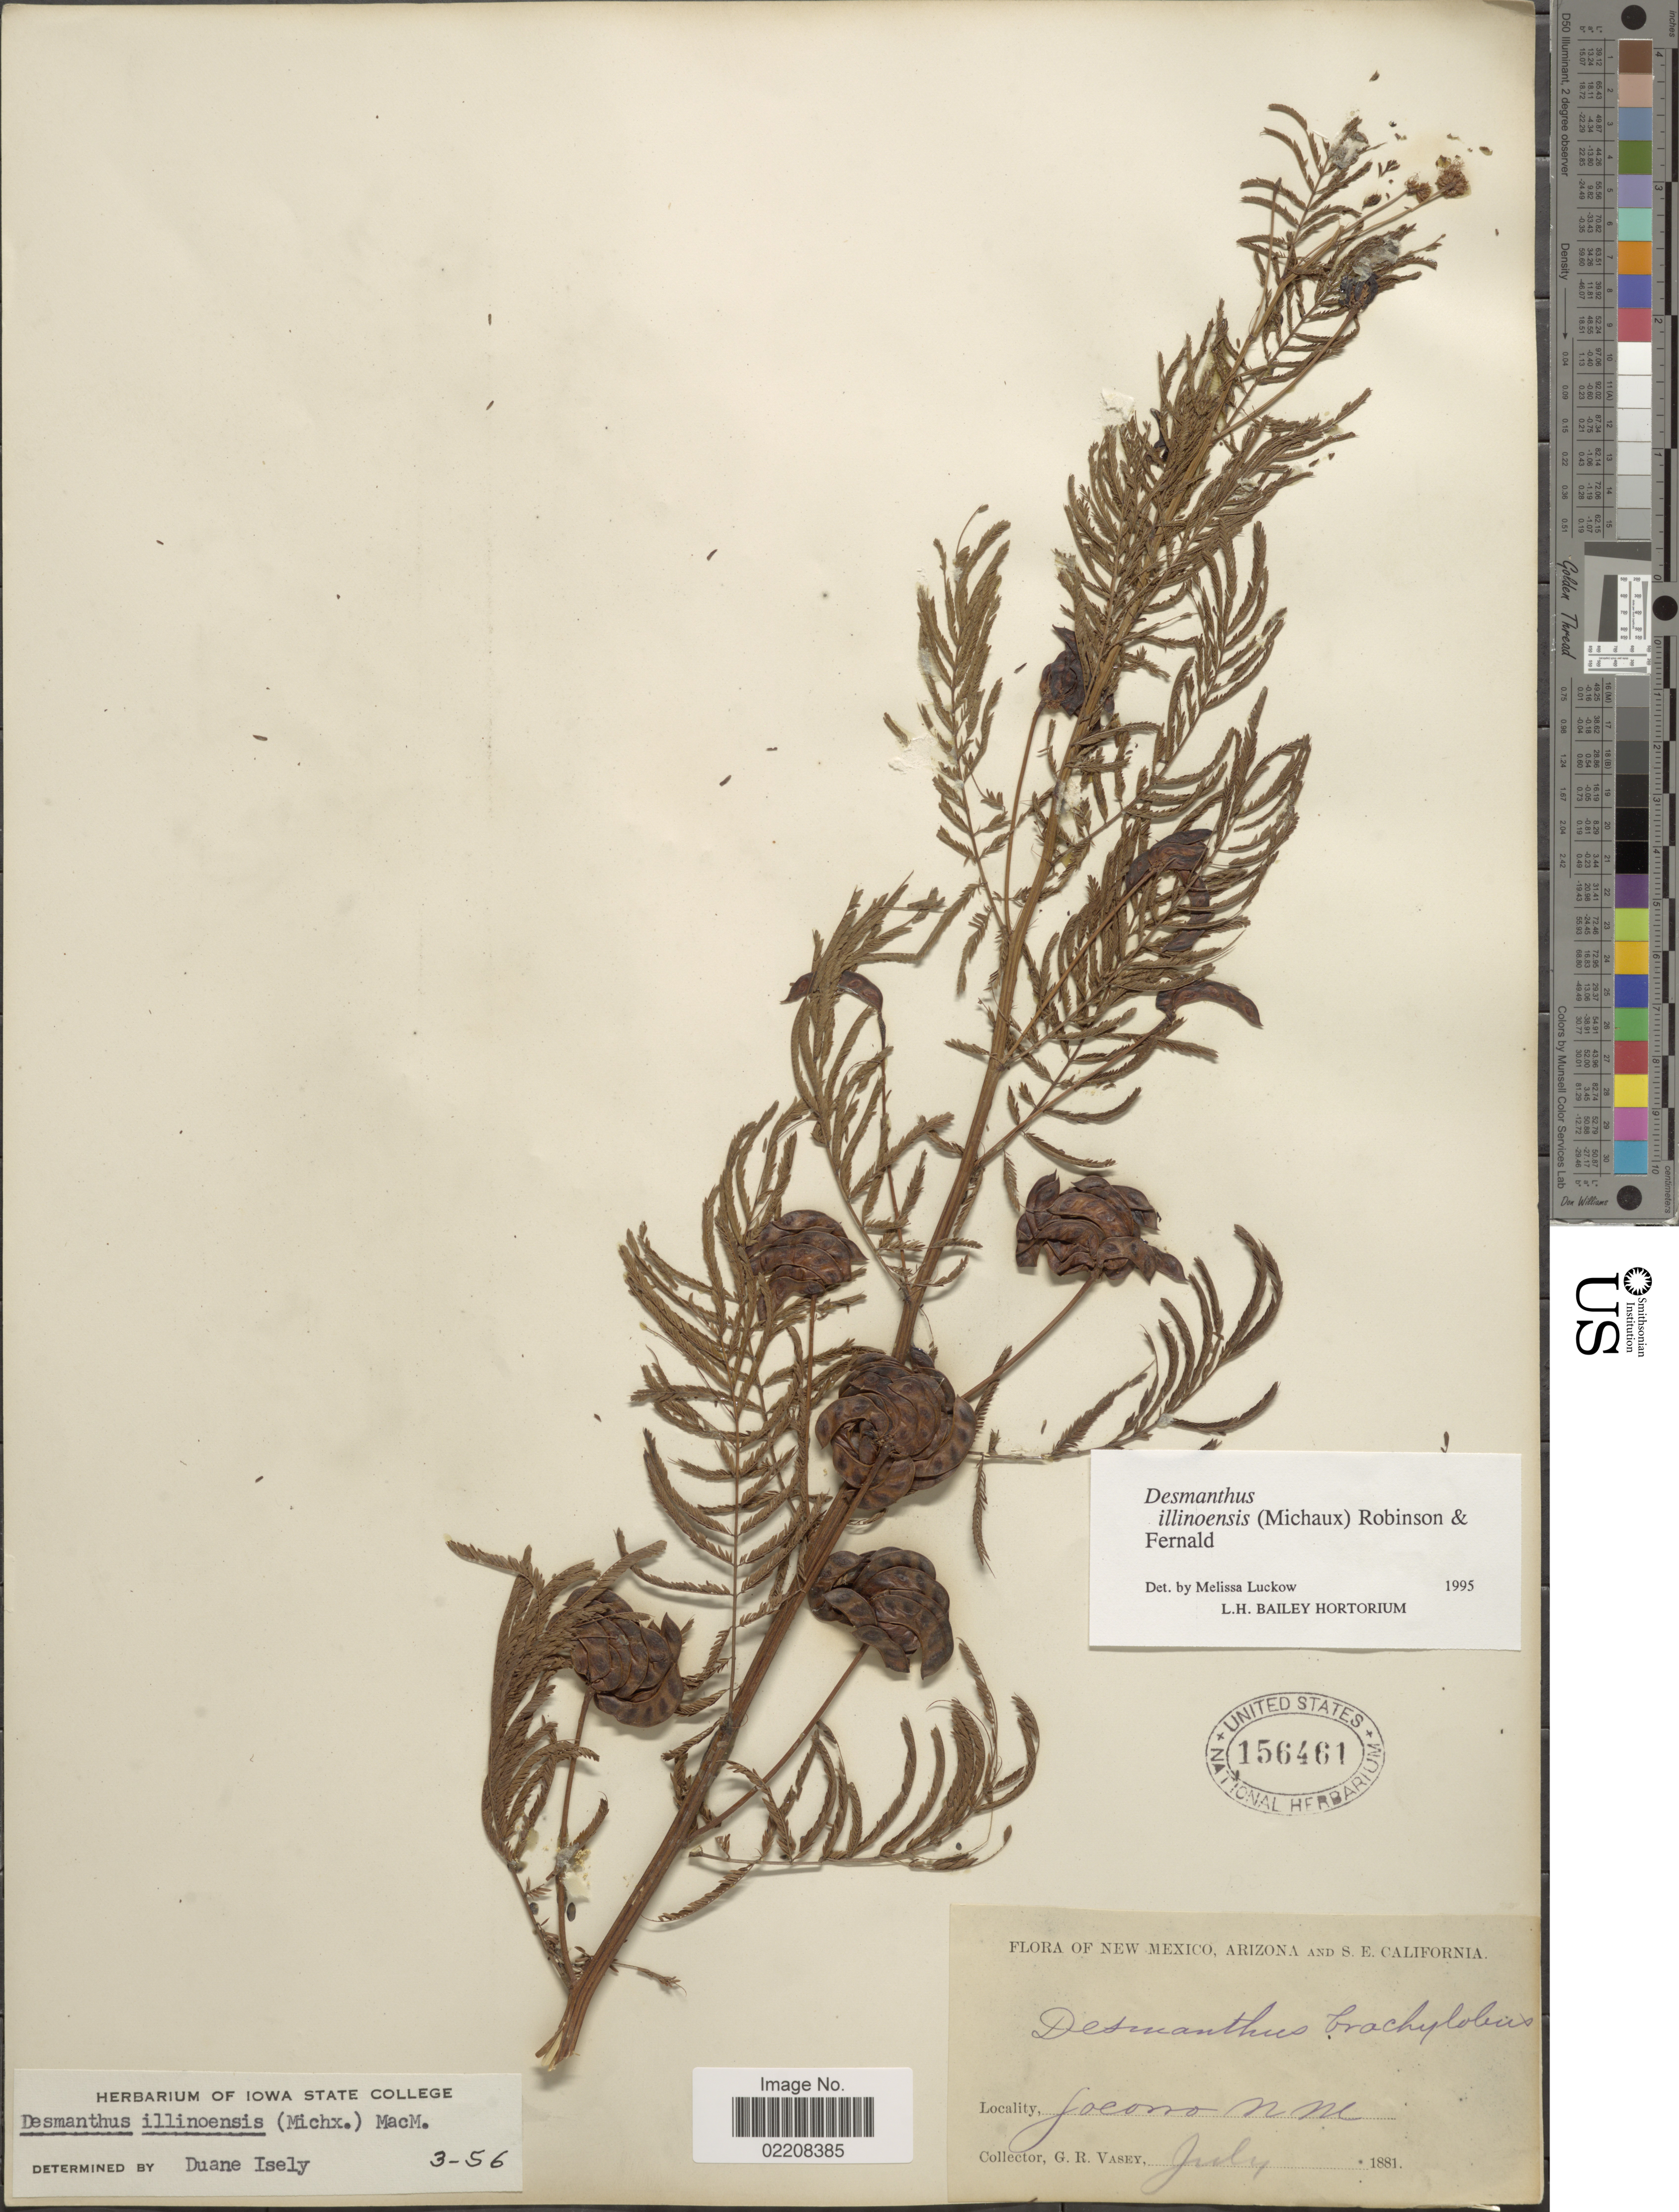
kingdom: Plantae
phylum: Tracheophyta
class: Magnoliopsida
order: Fabales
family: Fabaceae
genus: Desmanthus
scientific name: Desmanthus illinoensis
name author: (Michx.) MacMill.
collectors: G. R. Vasey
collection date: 1881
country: United States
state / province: New Mexico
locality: Socorro, N.M.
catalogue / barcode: US 156461